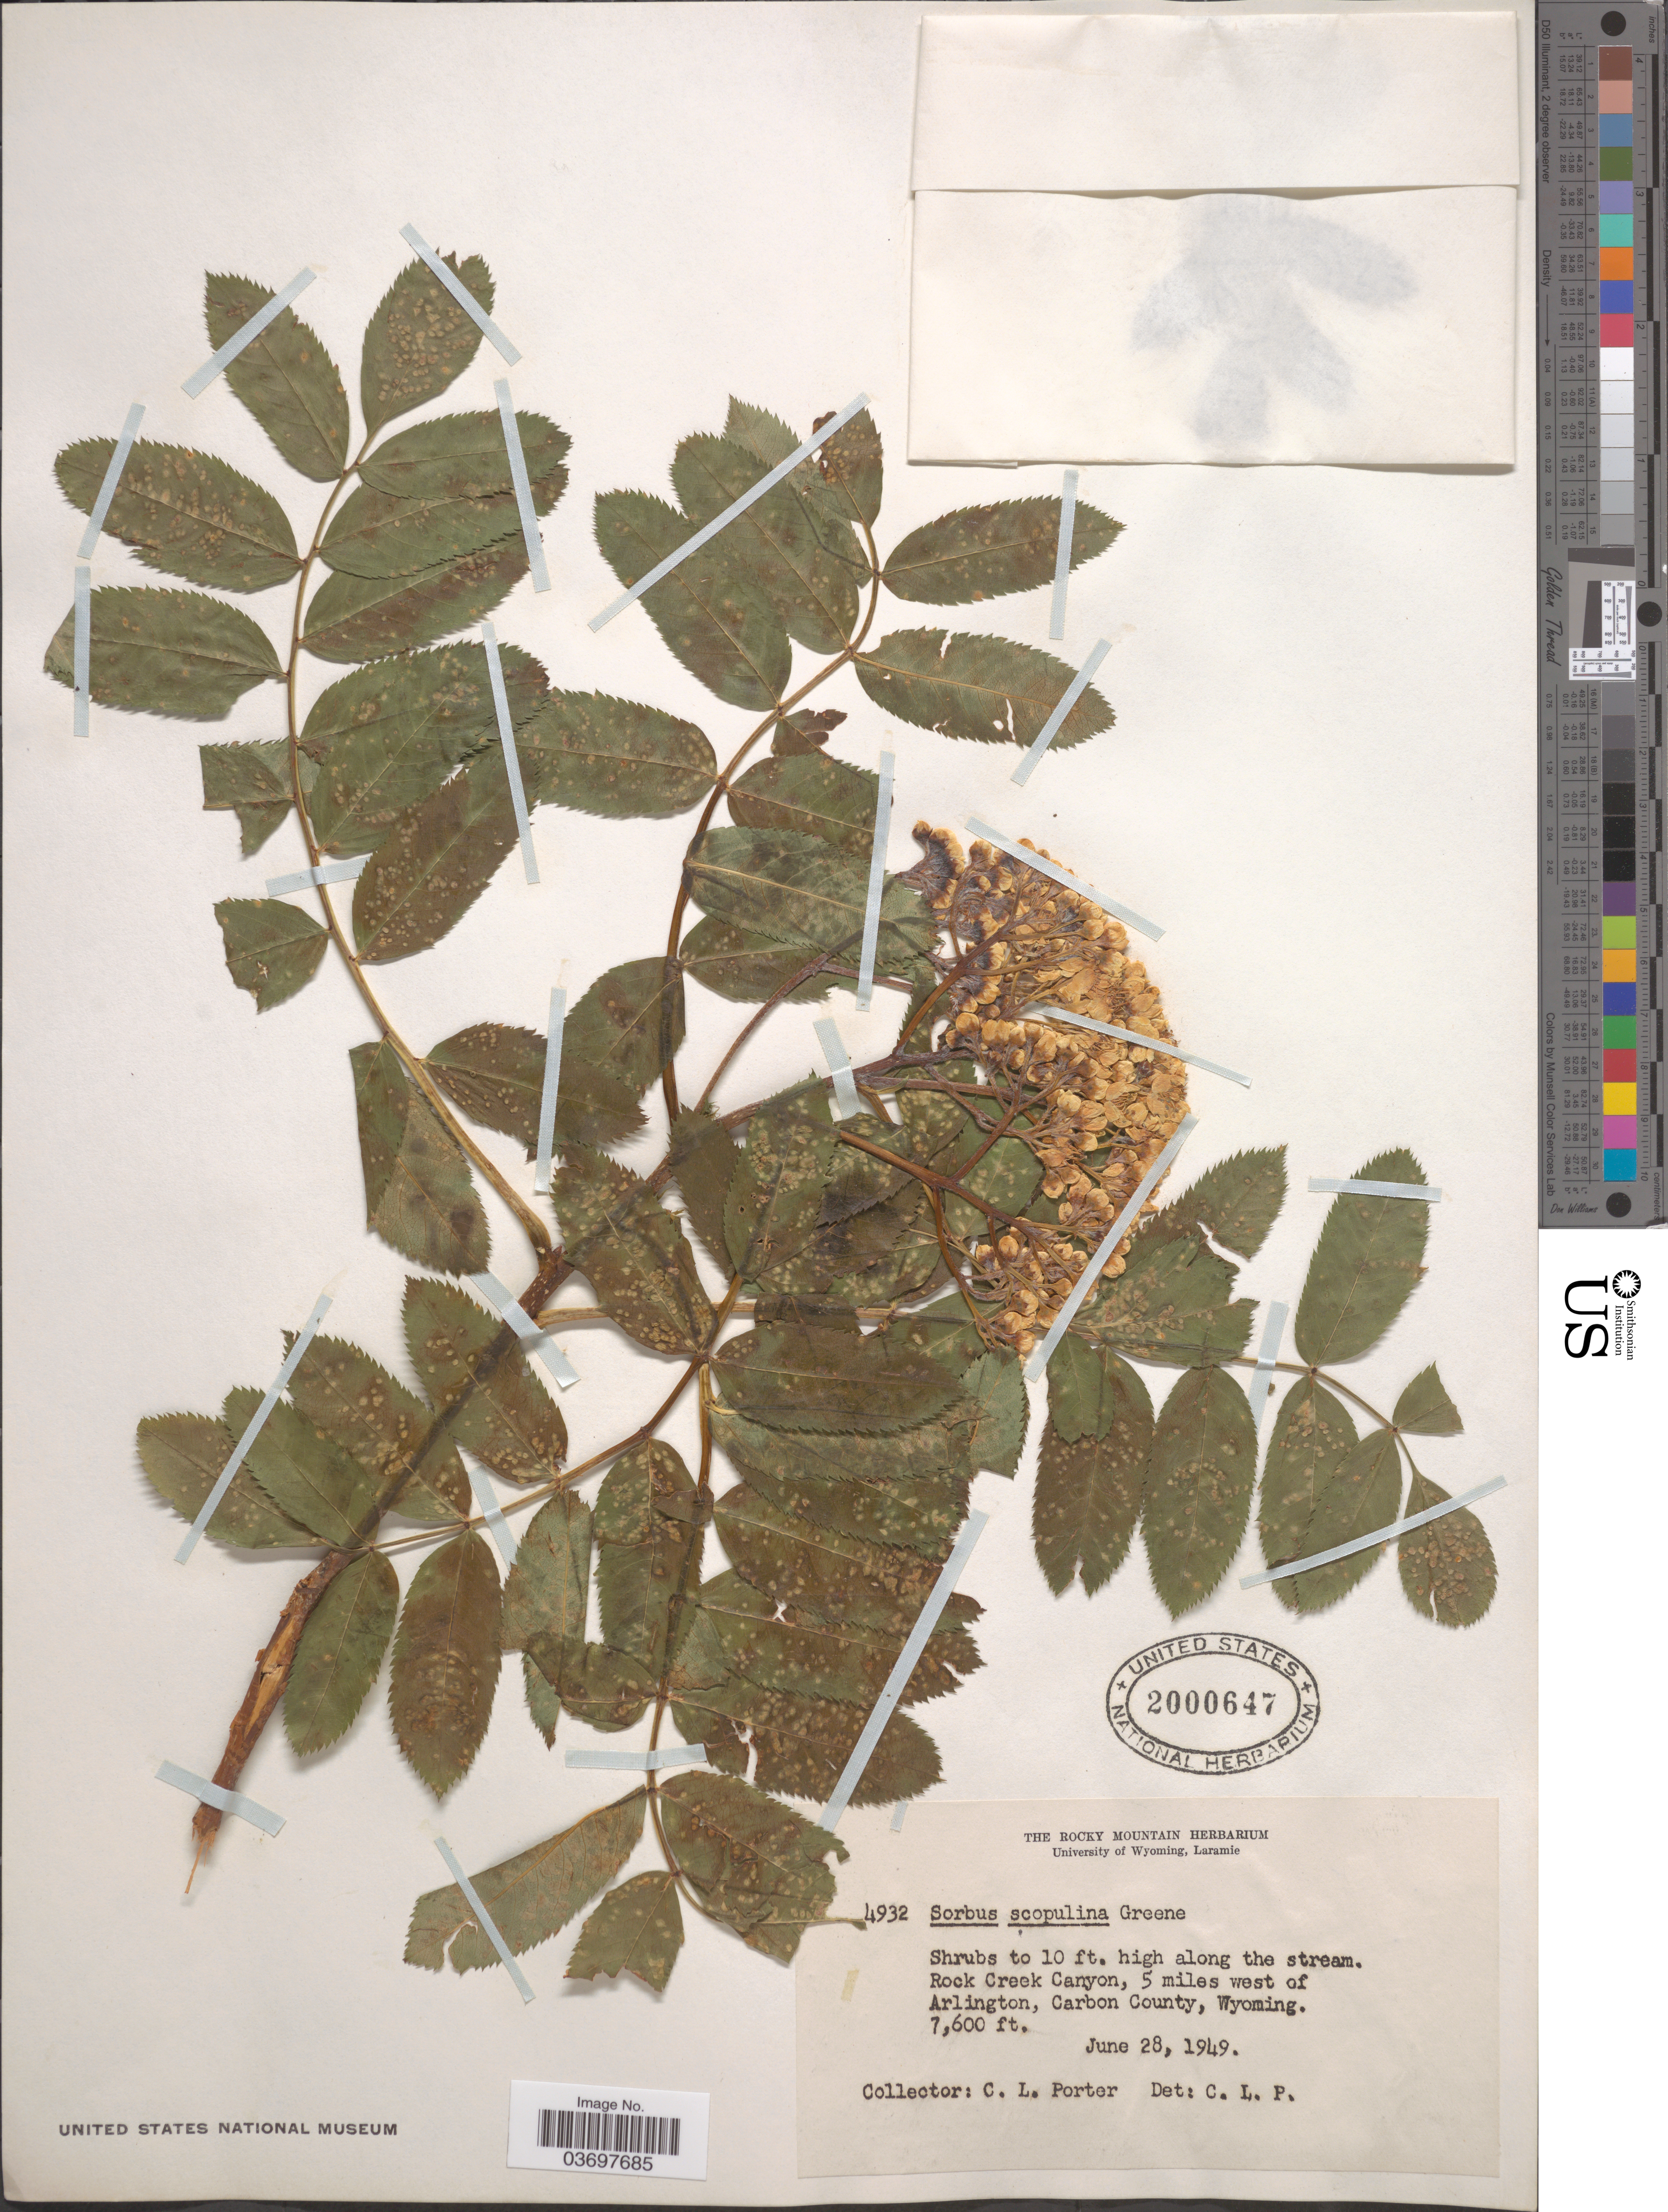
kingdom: Plantae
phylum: Tracheophyta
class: Magnoliopsida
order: Rosales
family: Rosaceae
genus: Sorbus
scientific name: Sorbus scopulina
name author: Greene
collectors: C. L. Porter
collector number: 4932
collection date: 1949-06-28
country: United States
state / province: Wyoming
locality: Rock Creek Canyon, 5 miles west of Arlington, Carbon County.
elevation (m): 2316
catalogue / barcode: US 2000647